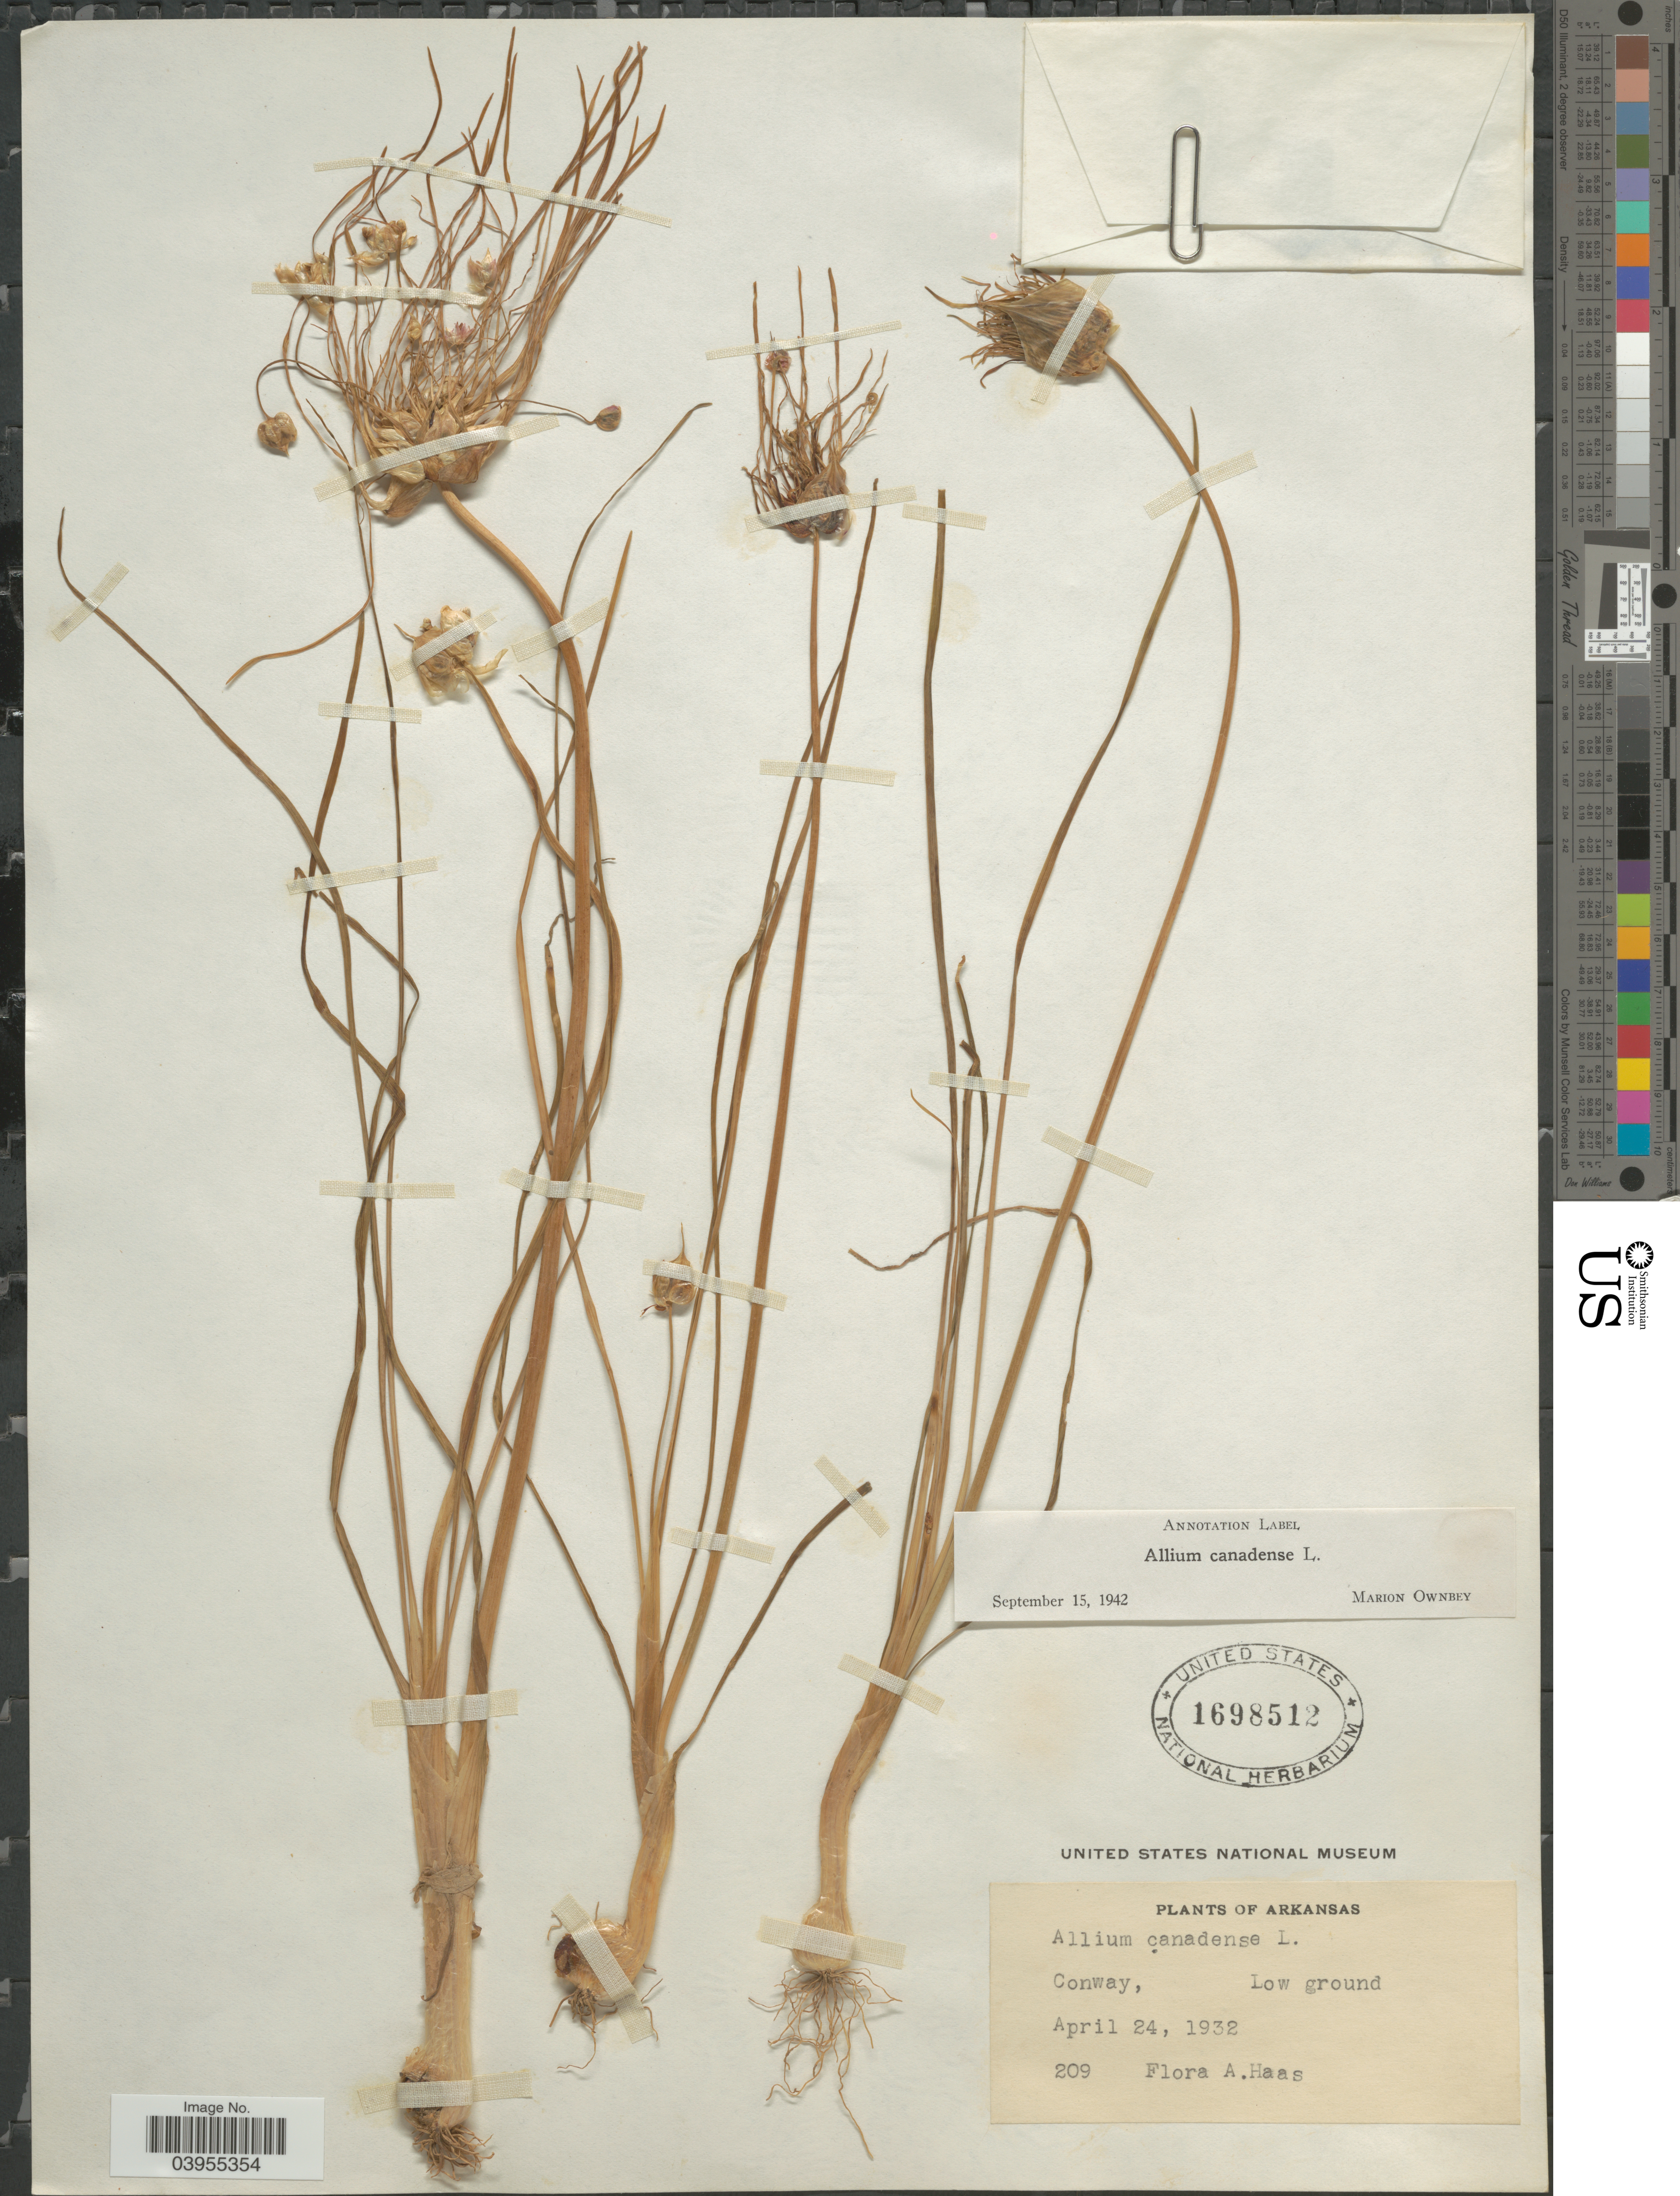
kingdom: Plantae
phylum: Tracheophyta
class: Liliopsida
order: Asparagales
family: Amaryllidaceae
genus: Allium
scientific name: Allium canadense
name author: L.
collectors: A. Haas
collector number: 209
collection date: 1932-04-24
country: United States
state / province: Arkansas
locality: Conway.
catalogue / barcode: US 1698512